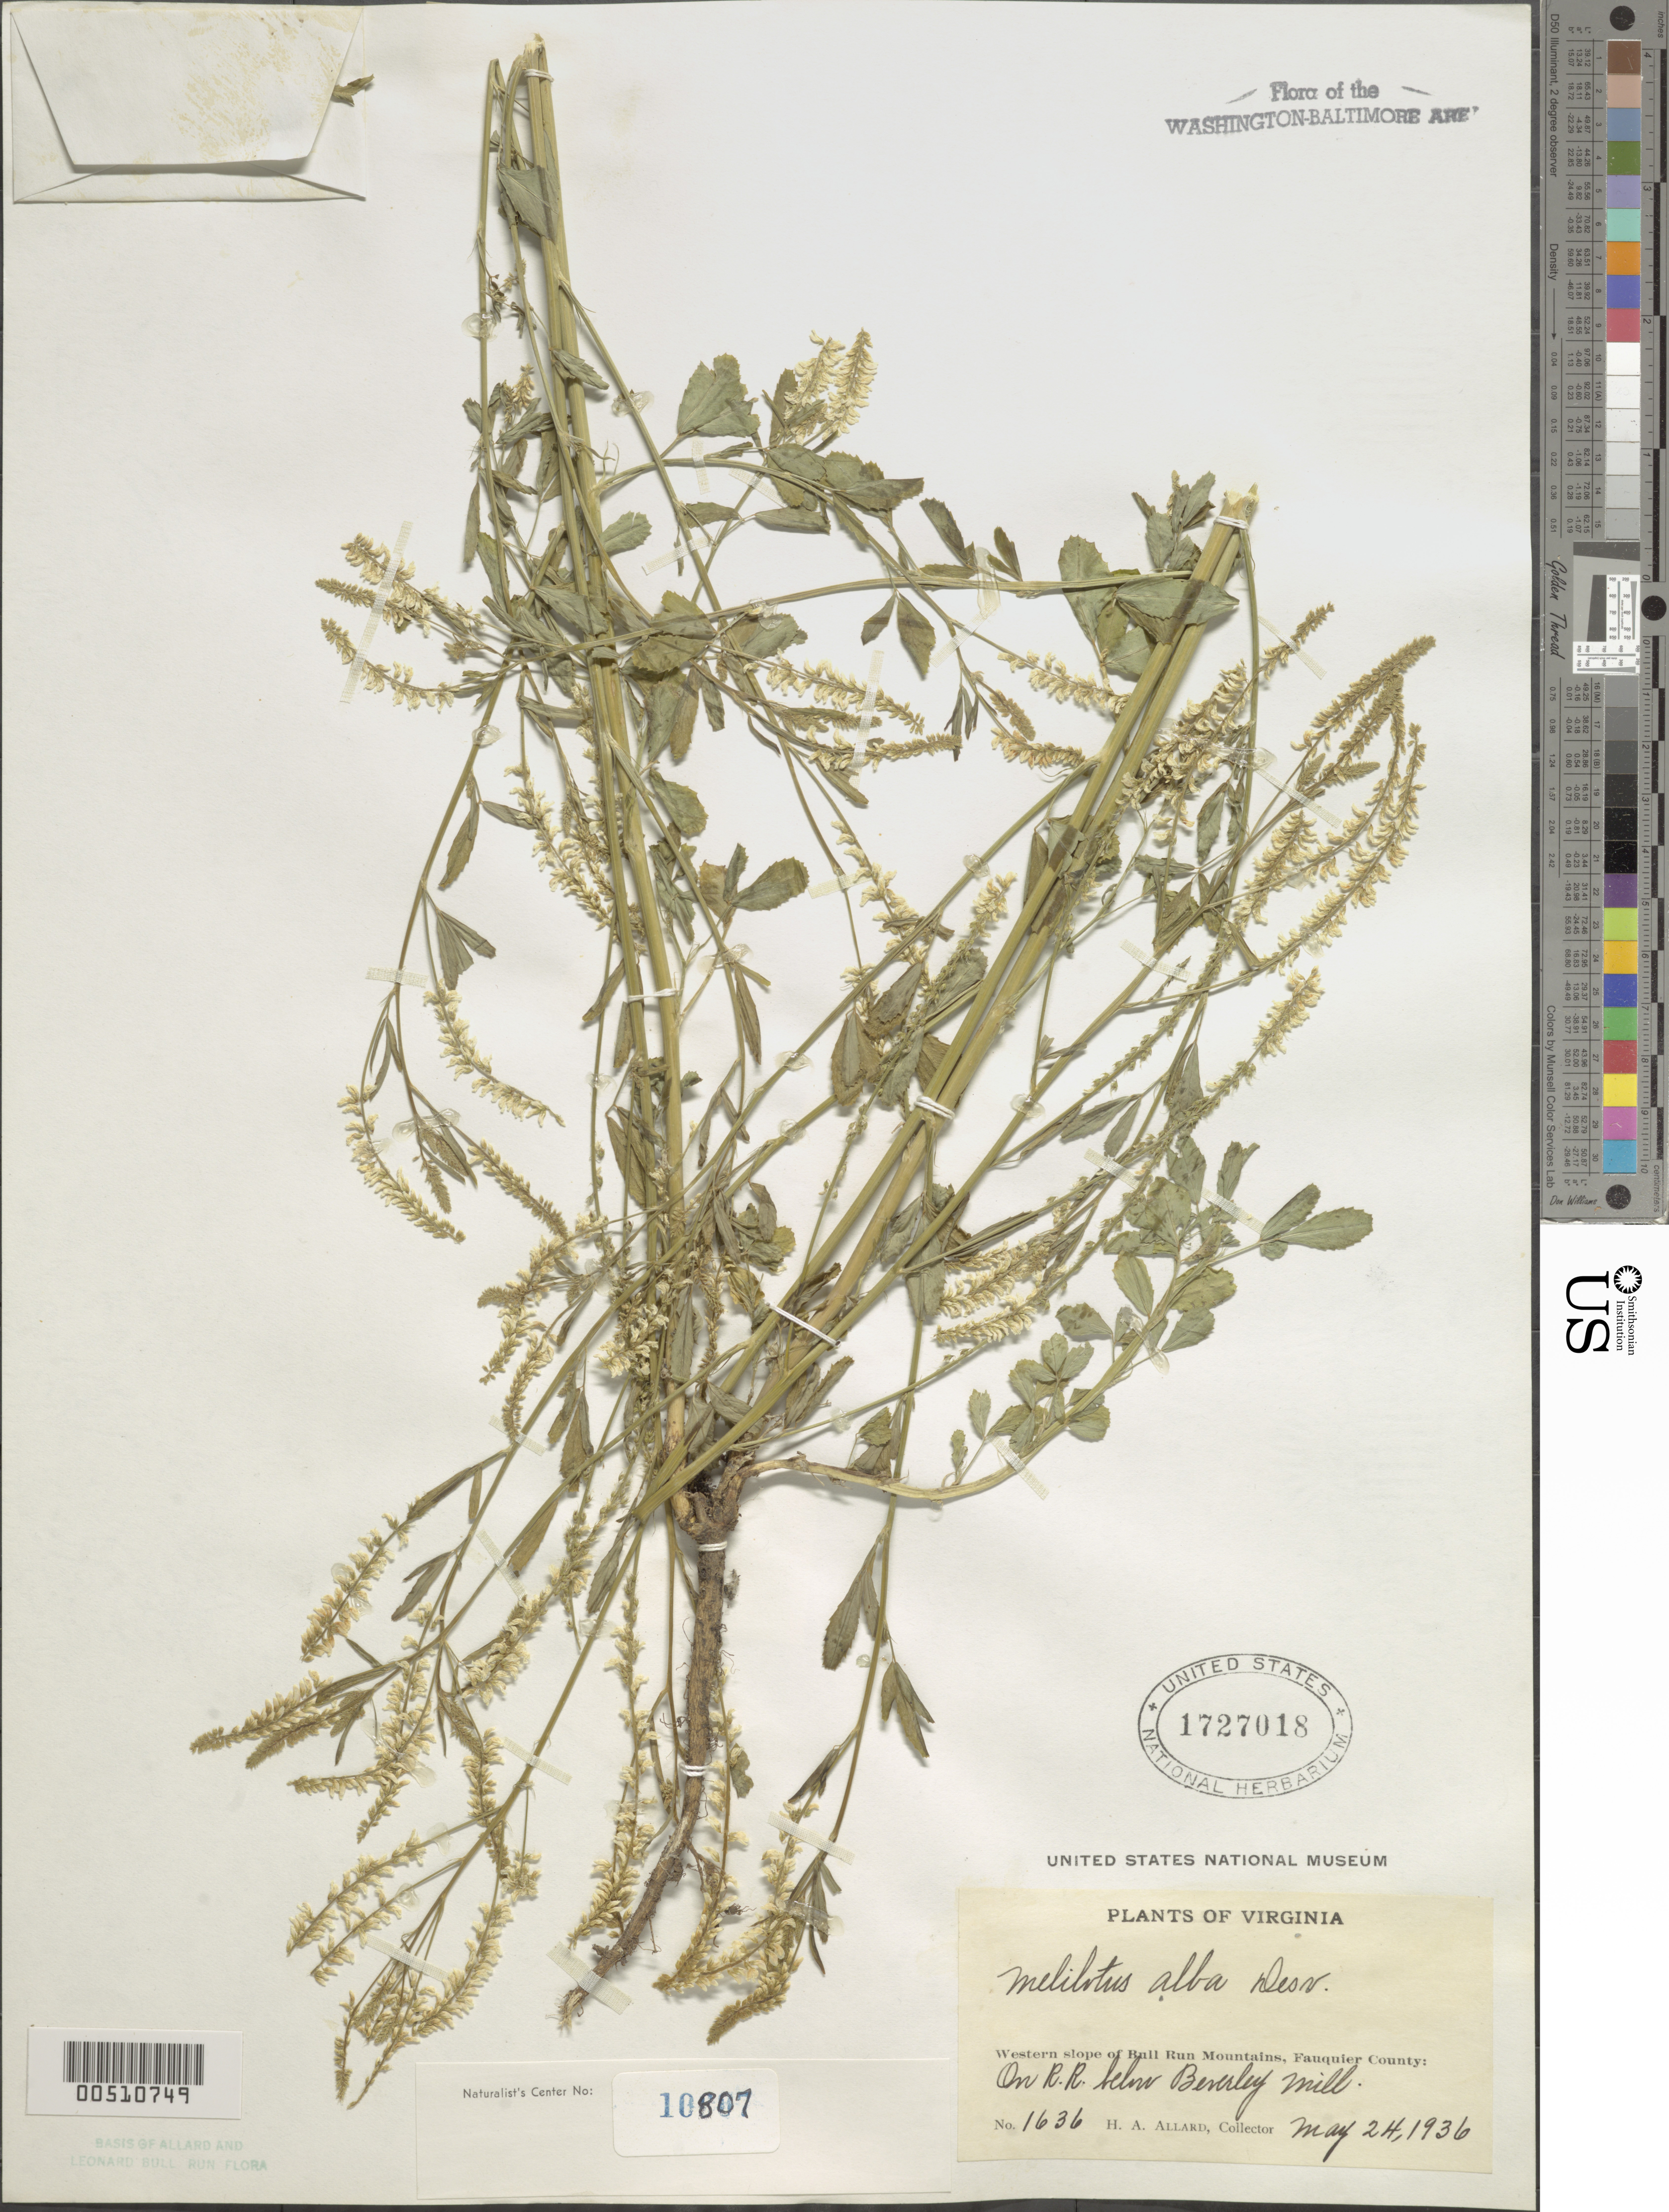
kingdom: Plantae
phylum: Tracheophyta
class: Magnoliopsida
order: Fabales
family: Fabaceae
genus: Melilotus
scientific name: Melilotus albus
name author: Medik.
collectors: H. A. Allard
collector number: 1636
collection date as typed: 24 May 1936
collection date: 1936-05-24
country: United States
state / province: Virginia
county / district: Fauquier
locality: On railroad below Beverley Mill, W slope of Bull Run Mts. Bull Run Mts.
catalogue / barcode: US 1727018